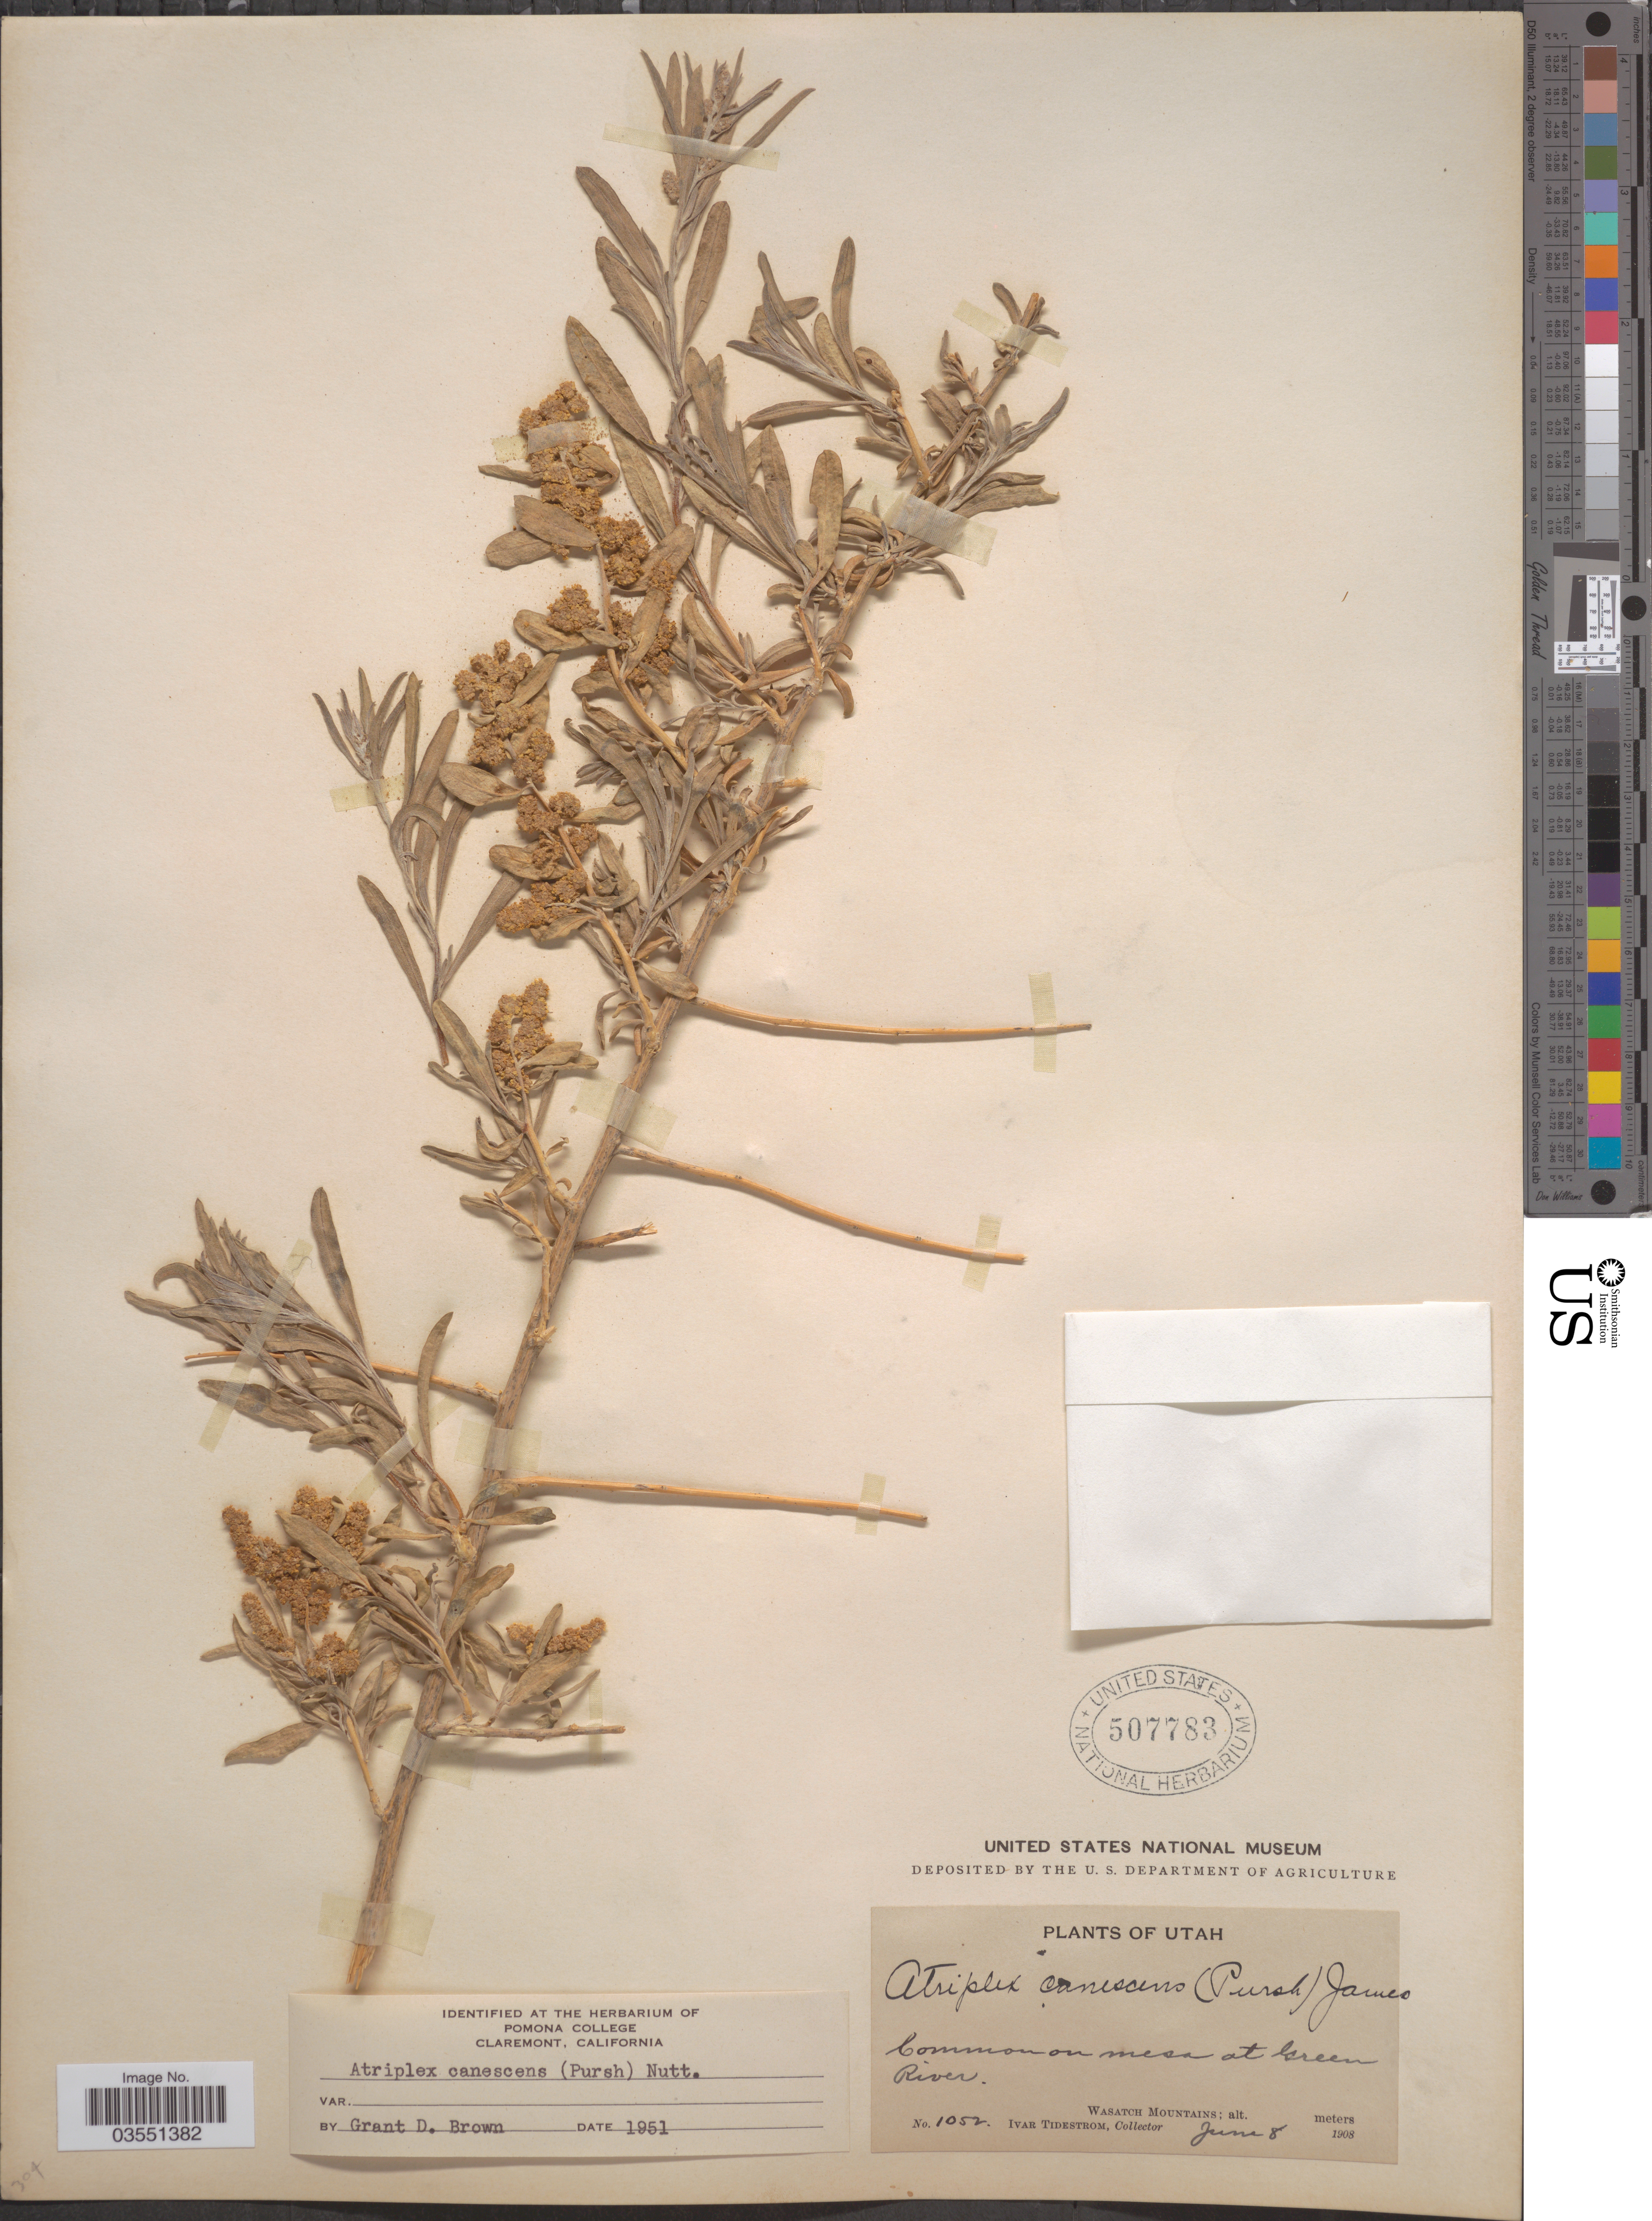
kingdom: Plantae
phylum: Tracheophyta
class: Magnoliopsida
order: Caryophyllales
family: Amaranthaceae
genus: Atriplex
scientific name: Atriplex canescens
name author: (Pursh) Nutt.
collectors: I. F. Tidestrom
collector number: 1052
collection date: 1908-06-08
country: United States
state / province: Utah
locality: Common on mesa at Green River. Wasatch Mountains.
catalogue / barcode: US 507783